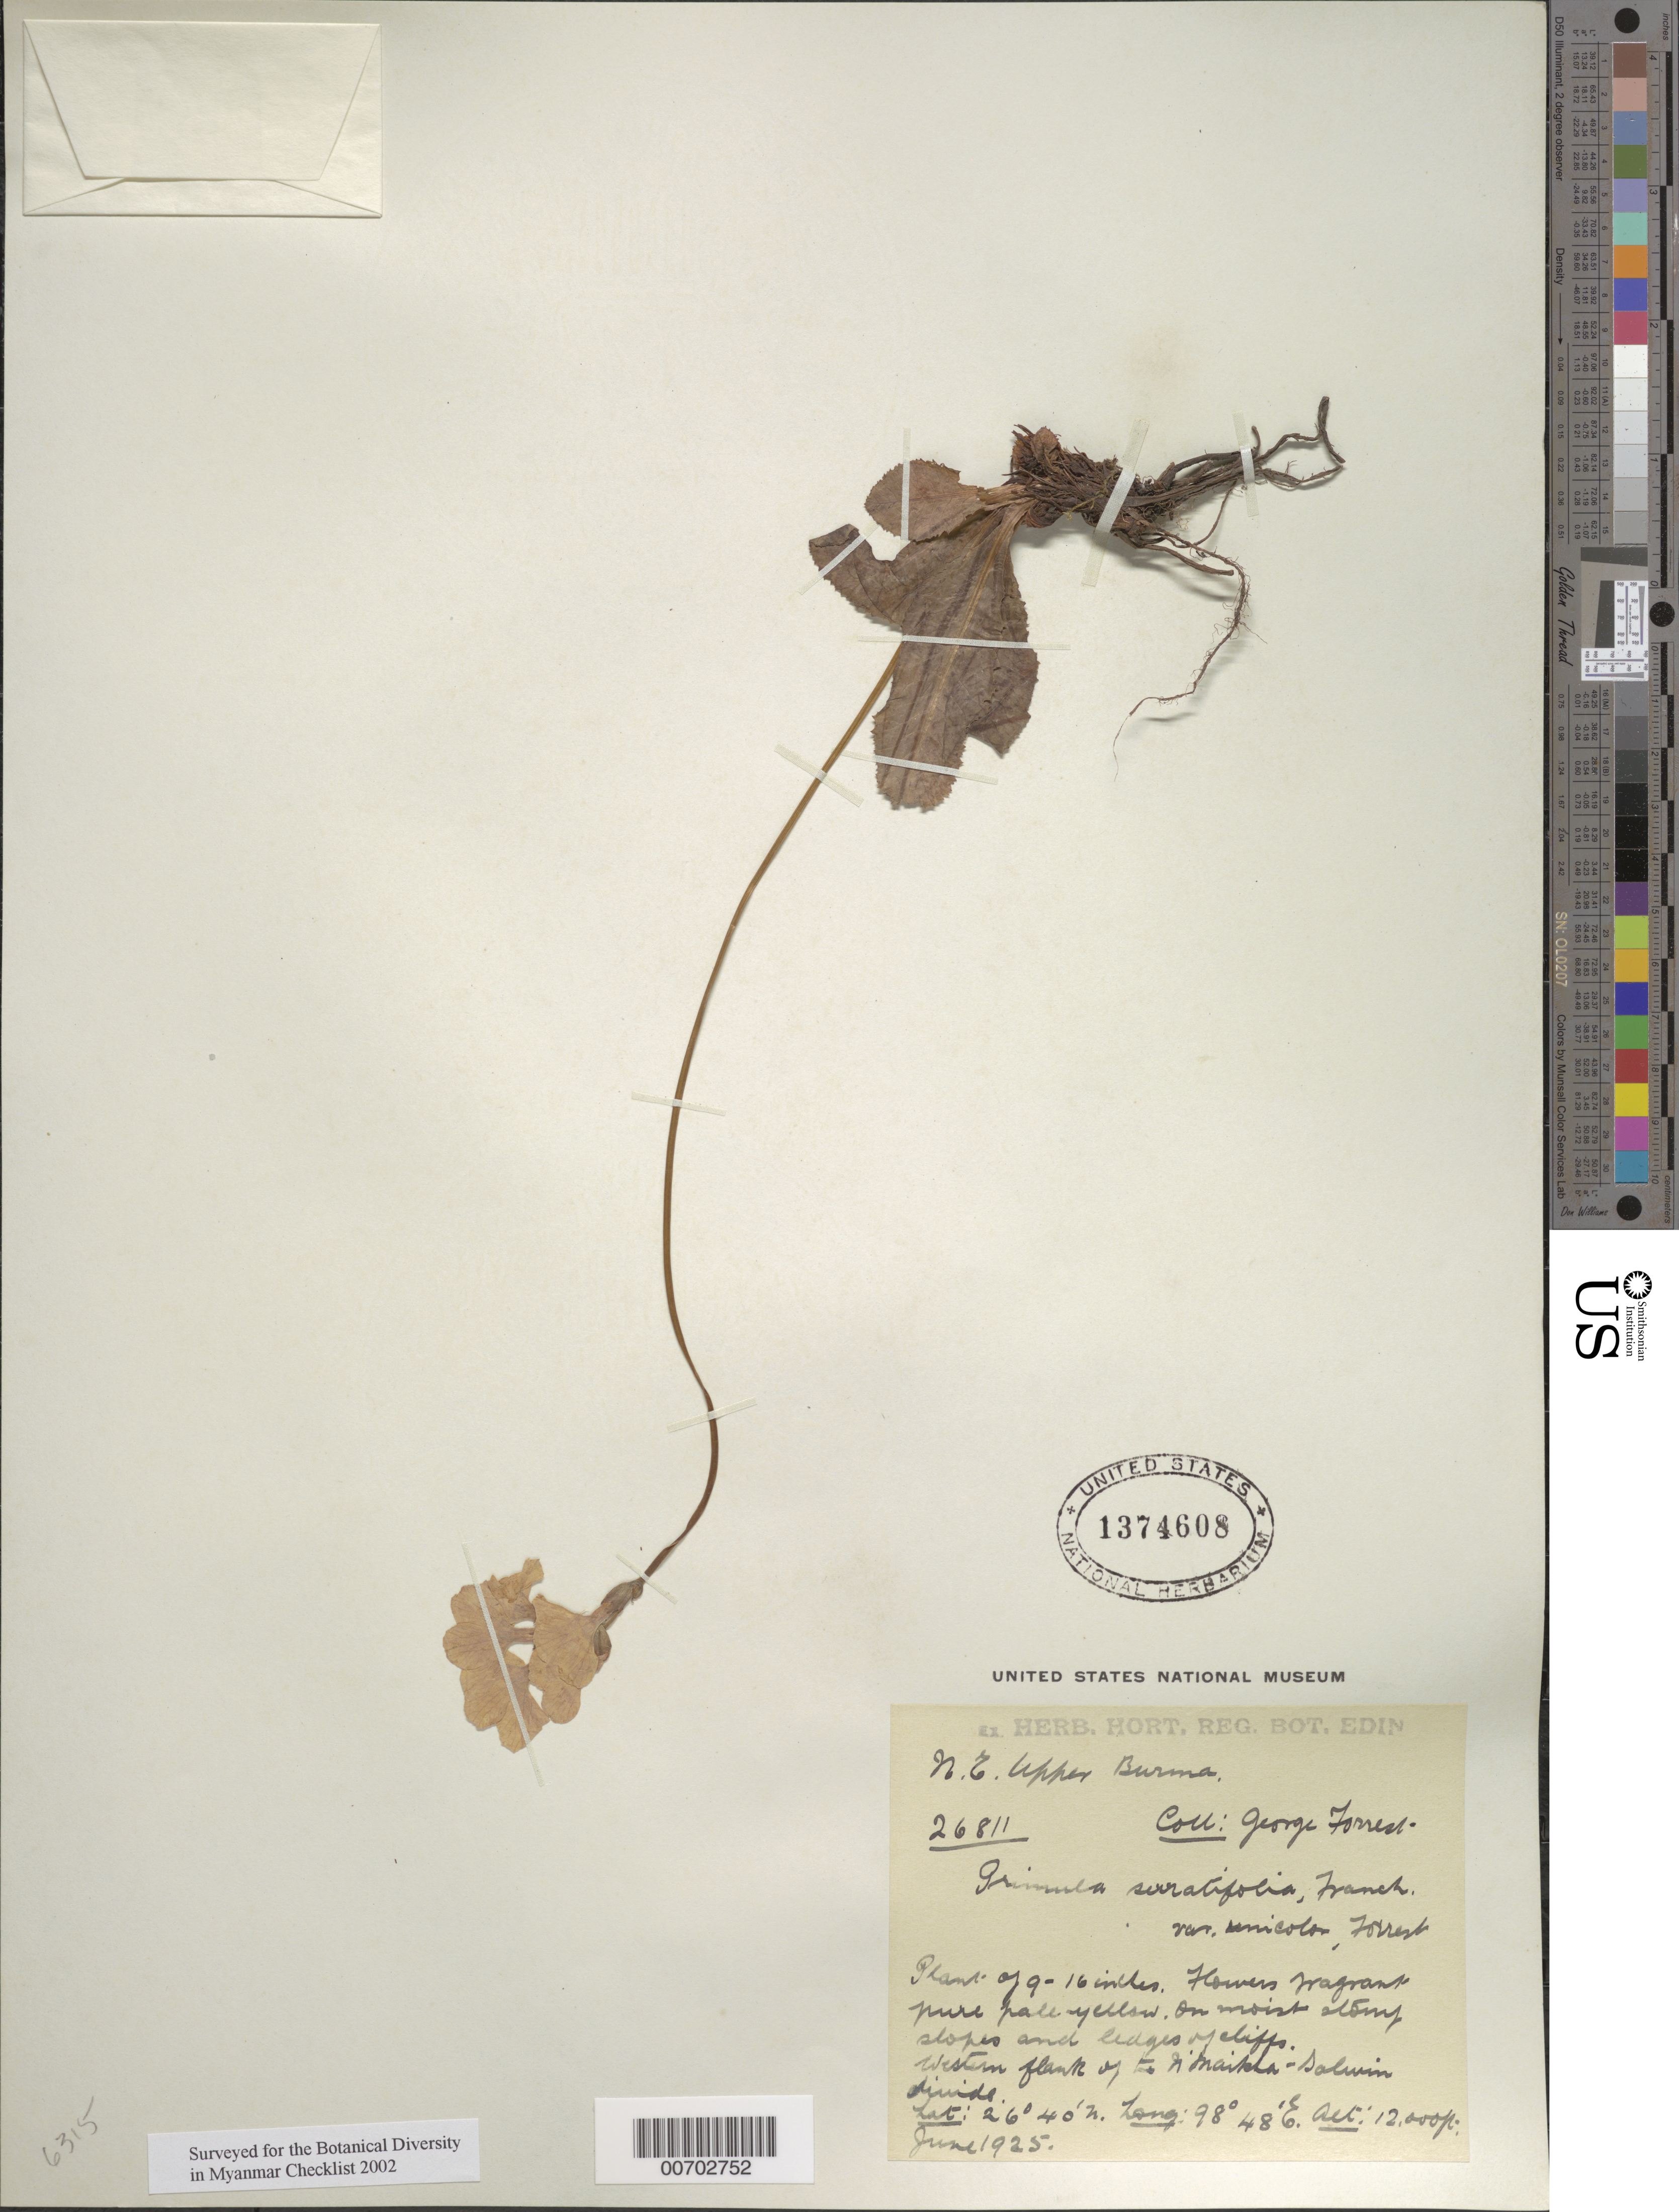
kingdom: Plantae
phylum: Tracheophyta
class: Magnoliopsida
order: Ericales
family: Primulaceae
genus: Primula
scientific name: Primula serratifolia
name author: Franch.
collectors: G. Forrest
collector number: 26811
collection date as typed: Jun 1925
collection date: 1925-06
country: Myanmar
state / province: Kachin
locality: N'Maikha-Salwin Divide, W flank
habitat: Moist stony slopes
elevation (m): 3658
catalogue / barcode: US 1374608